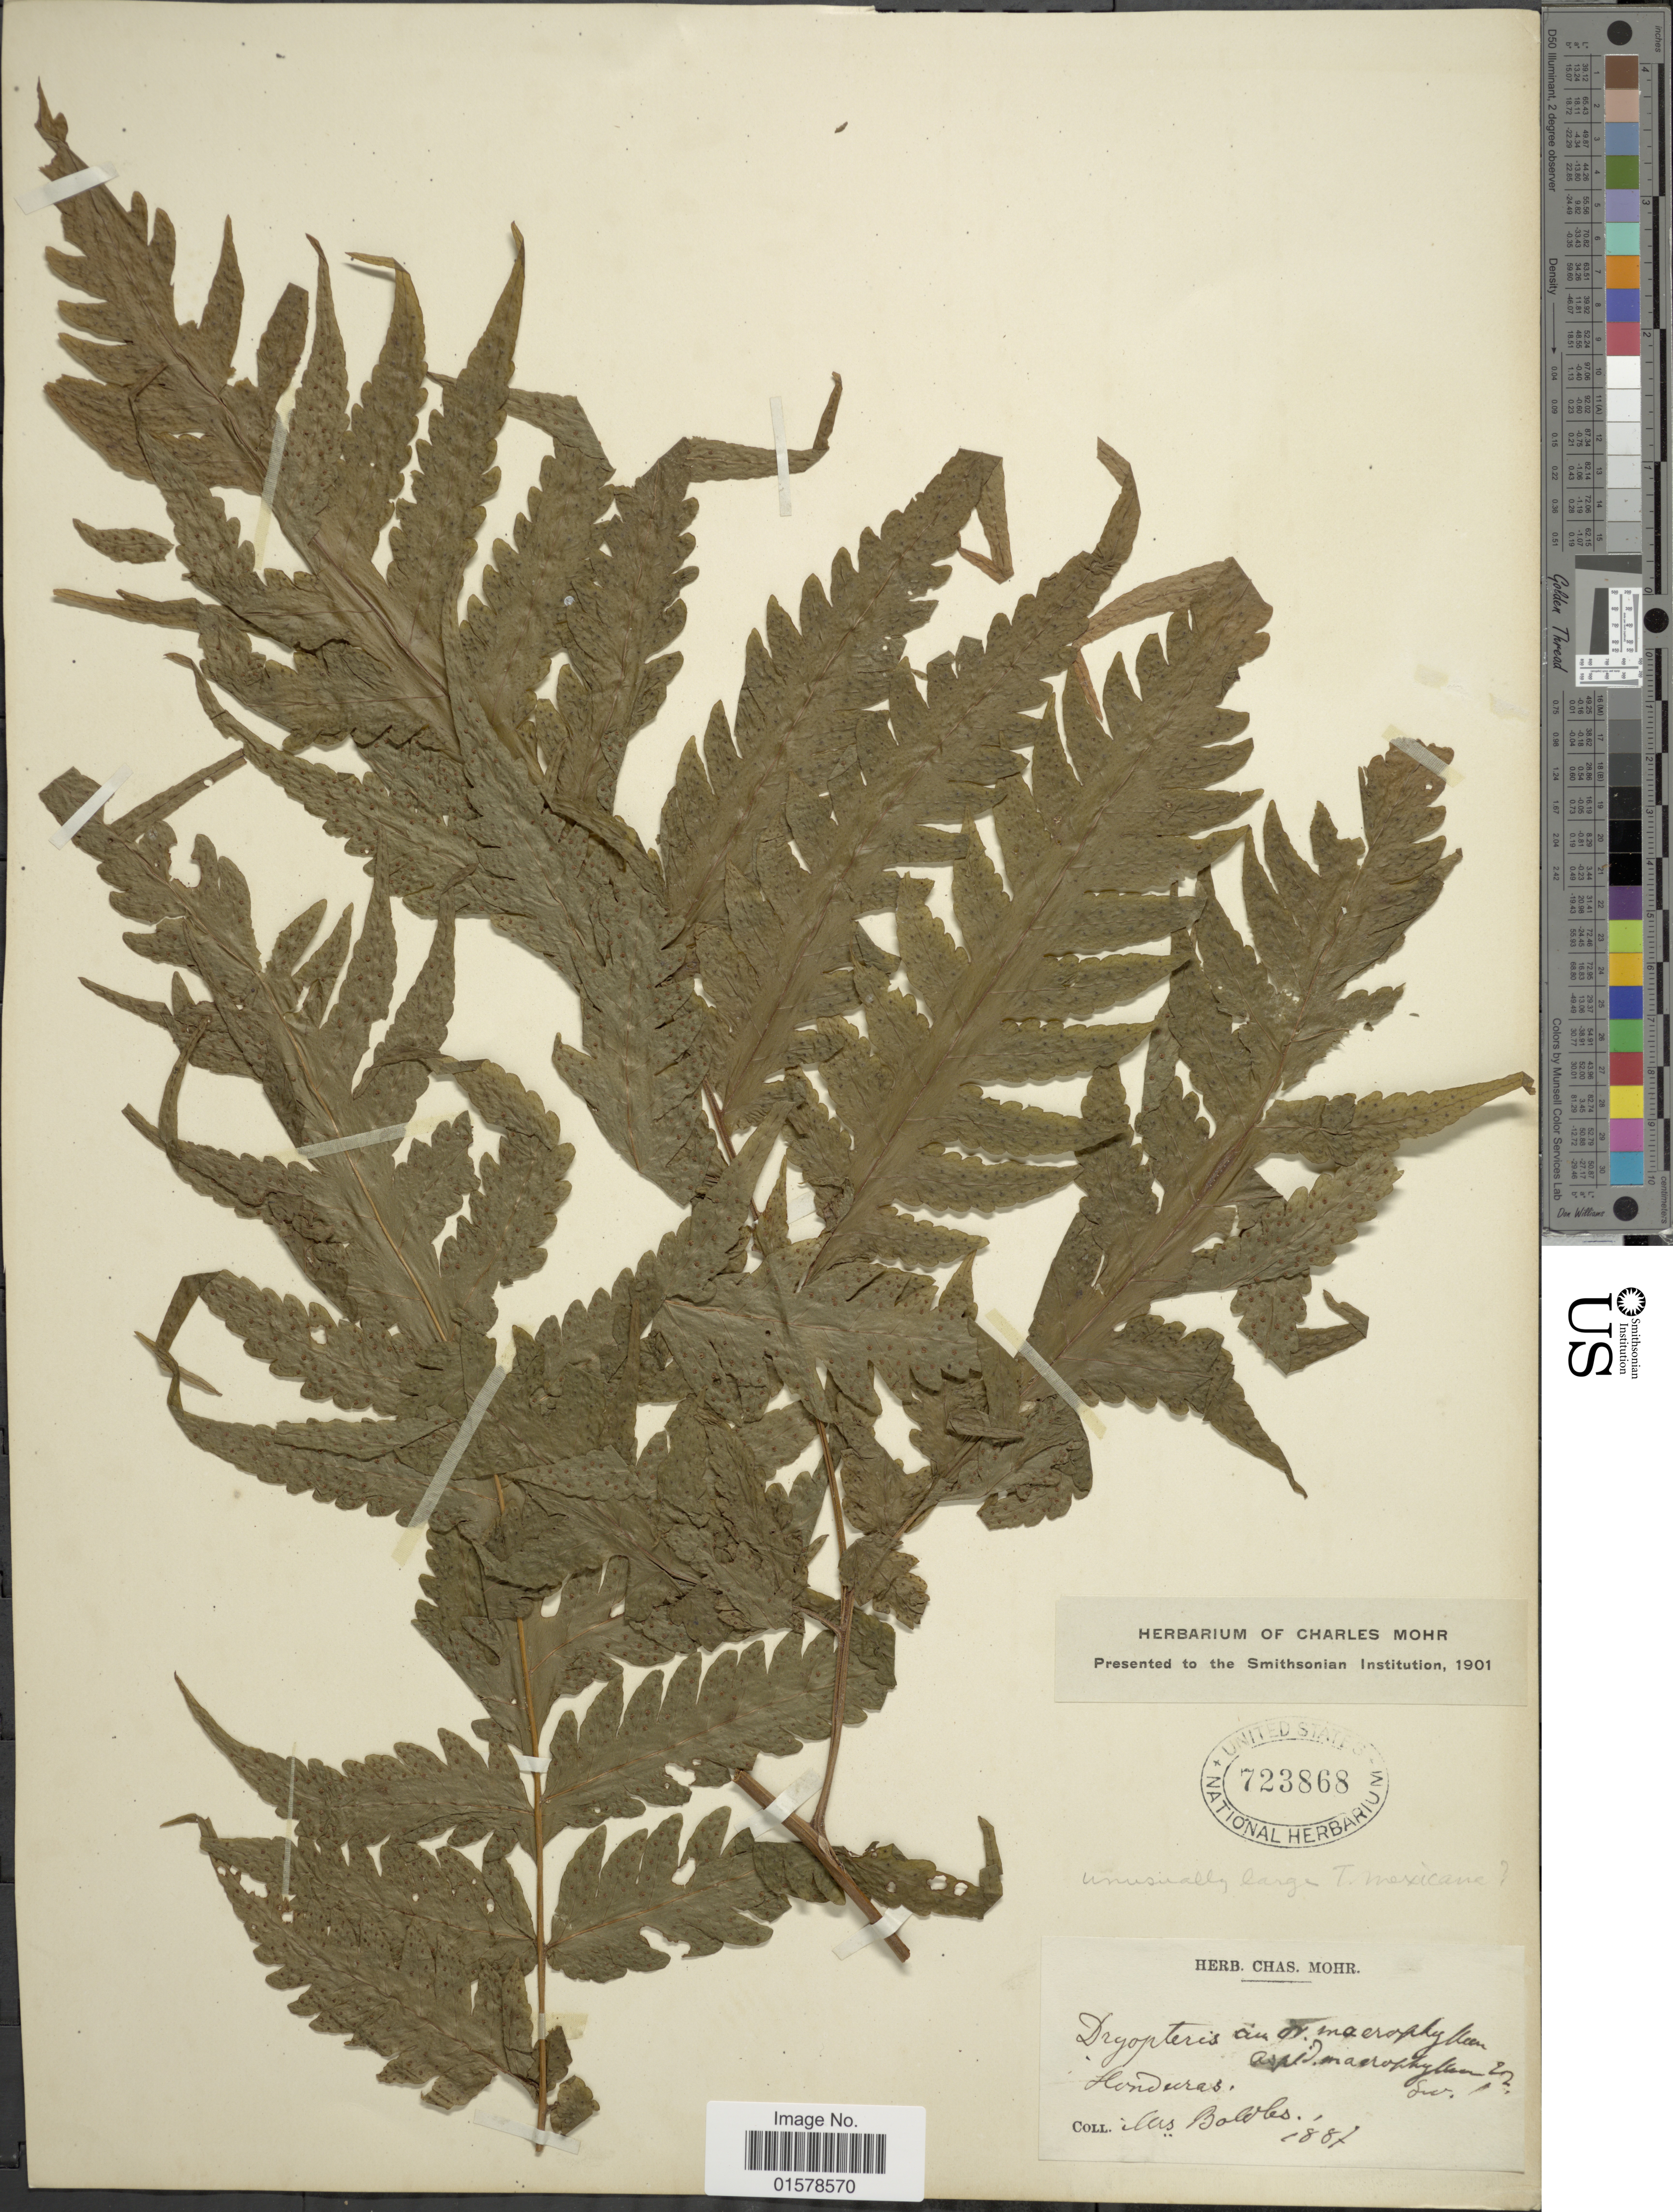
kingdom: Plantae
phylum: Tracheophyta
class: Polypodiopsida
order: Polypodiales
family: Tectariaceae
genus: Tectaria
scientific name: Tectaria mexicana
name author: (Fée) C.V. Morton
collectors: M. Miss. Bowles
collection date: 1887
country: Honduras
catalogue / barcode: US 723868